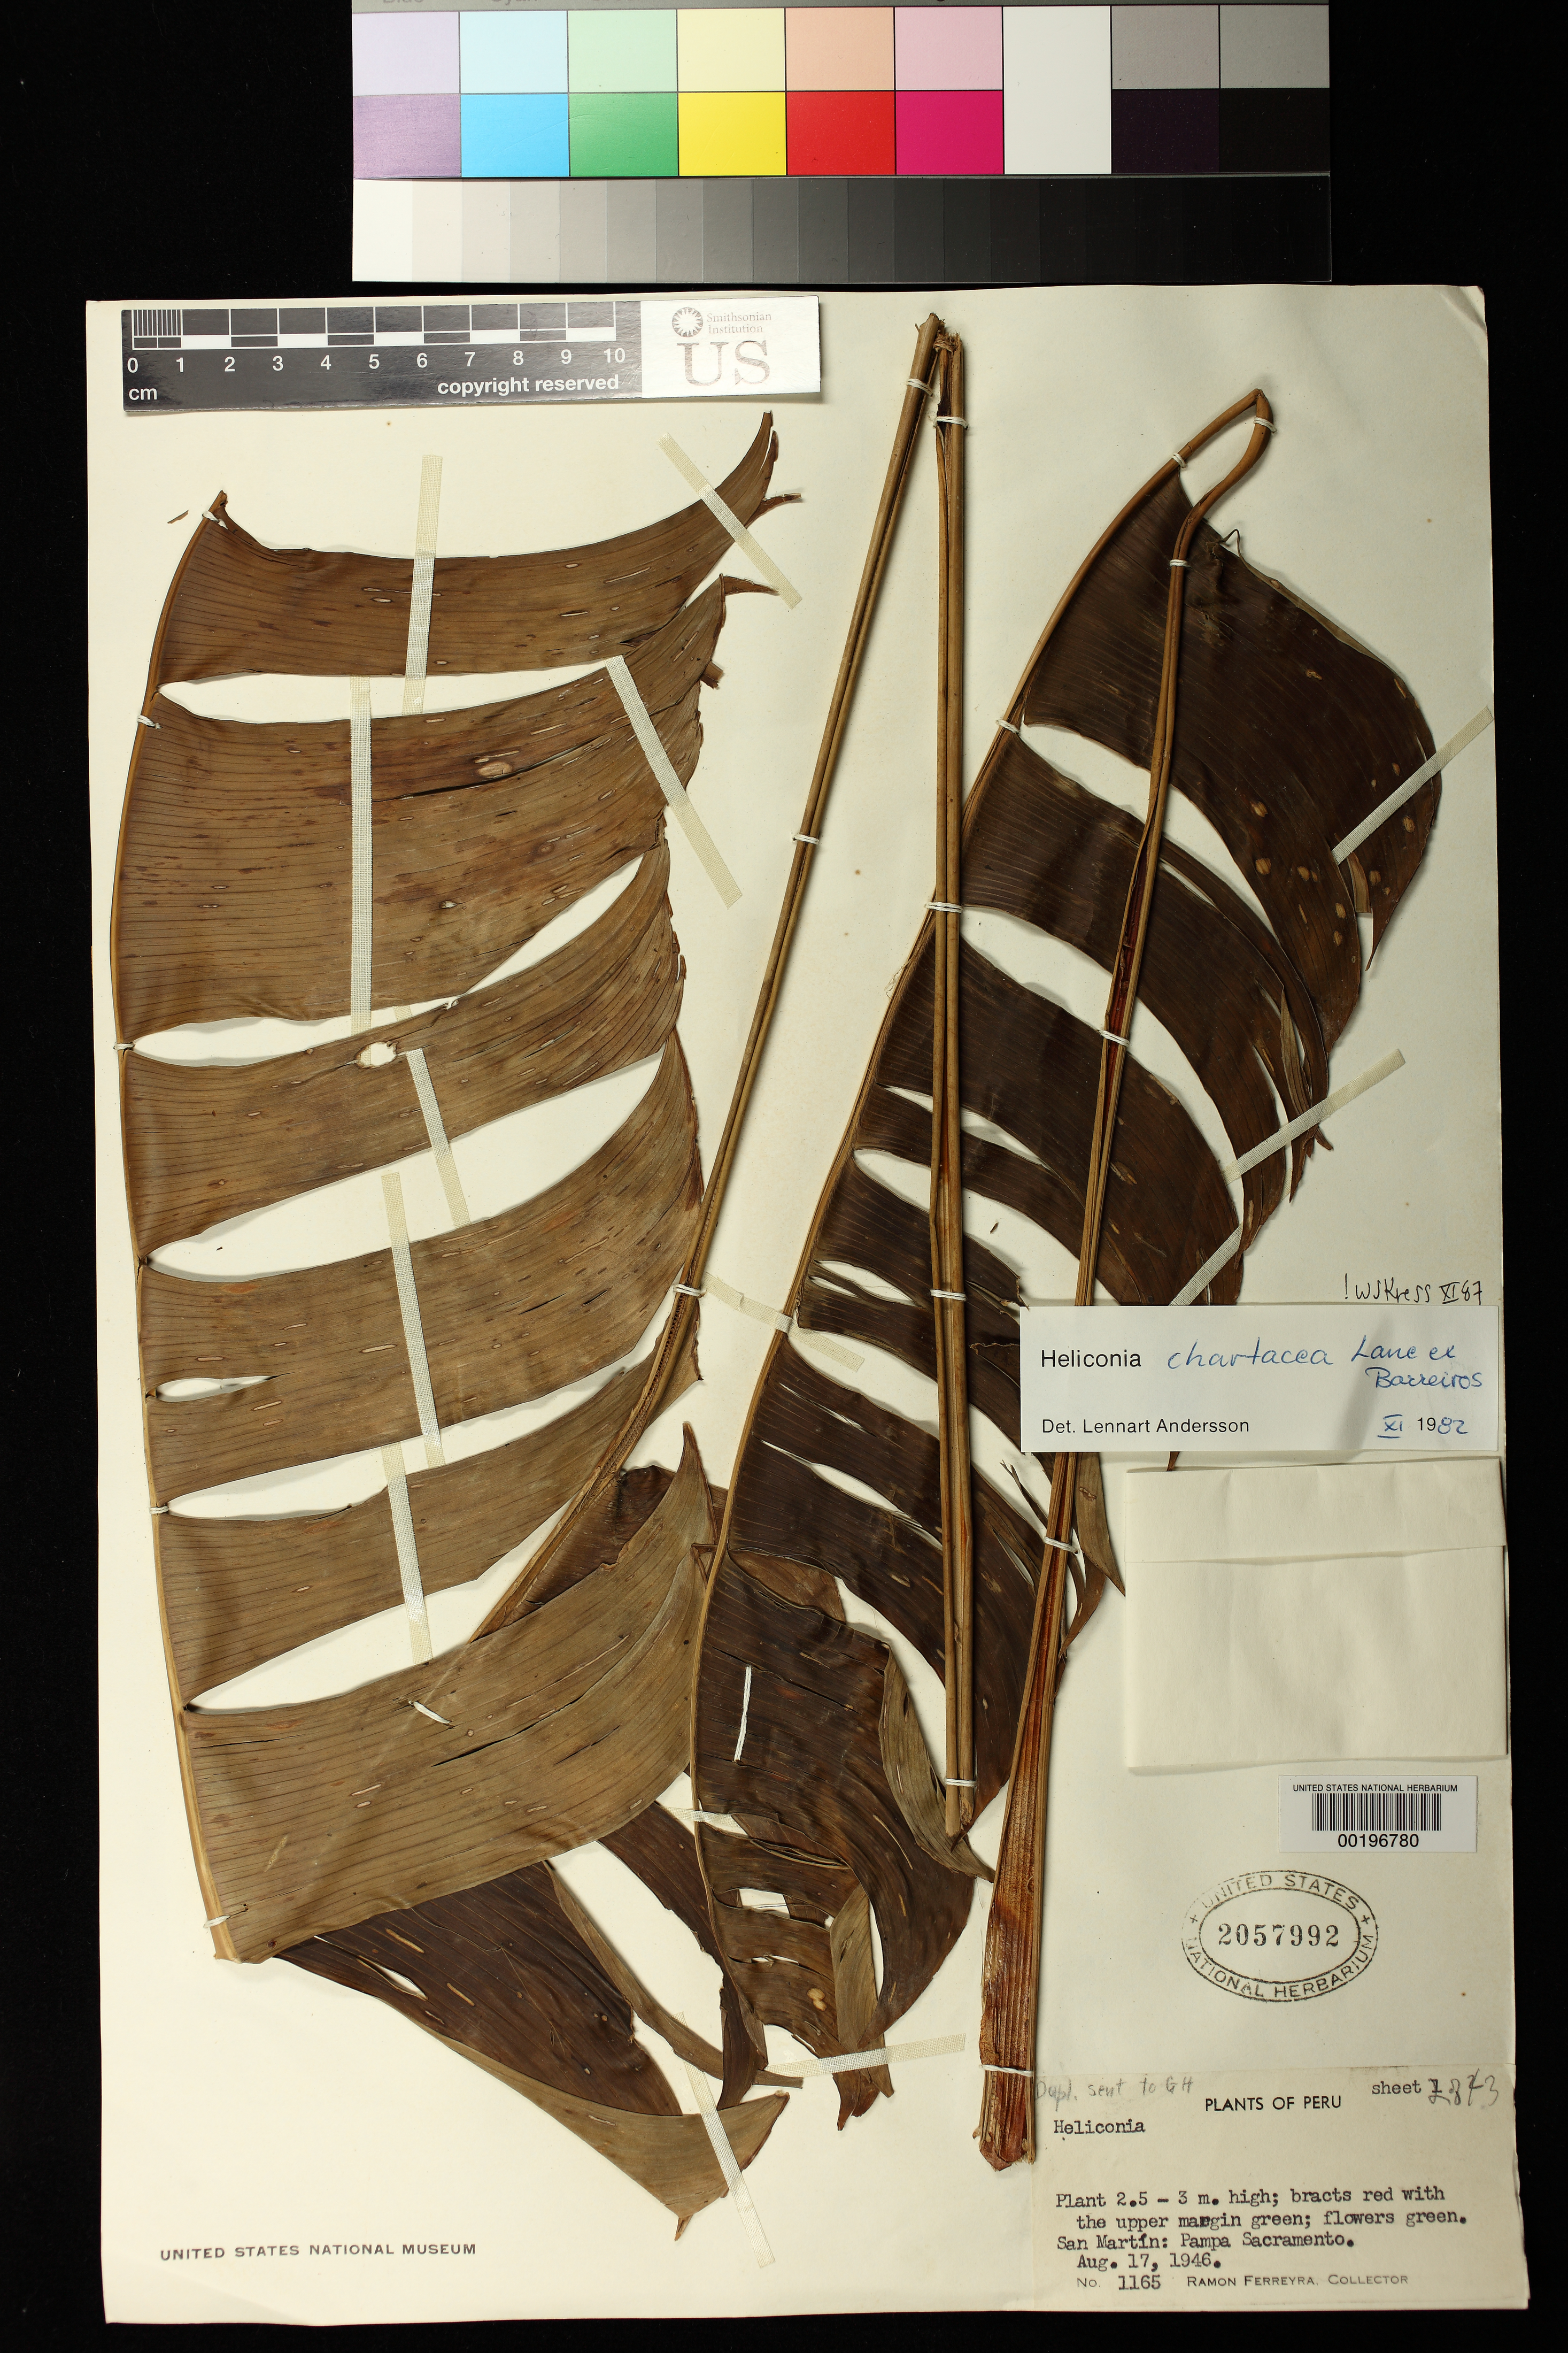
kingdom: Plantae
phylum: Tracheophyta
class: Liliopsida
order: Zingiberales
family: Heliconiaceae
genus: Heliconia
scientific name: Heliconia chartacea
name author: Lane ex Barreiros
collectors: R. A. Ferreyra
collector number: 1165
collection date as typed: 17 Aug 1946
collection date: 1946-08-17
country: Peru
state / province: Ucayali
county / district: Coronel Portillo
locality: Pampa del Sacramento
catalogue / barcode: US 2057992